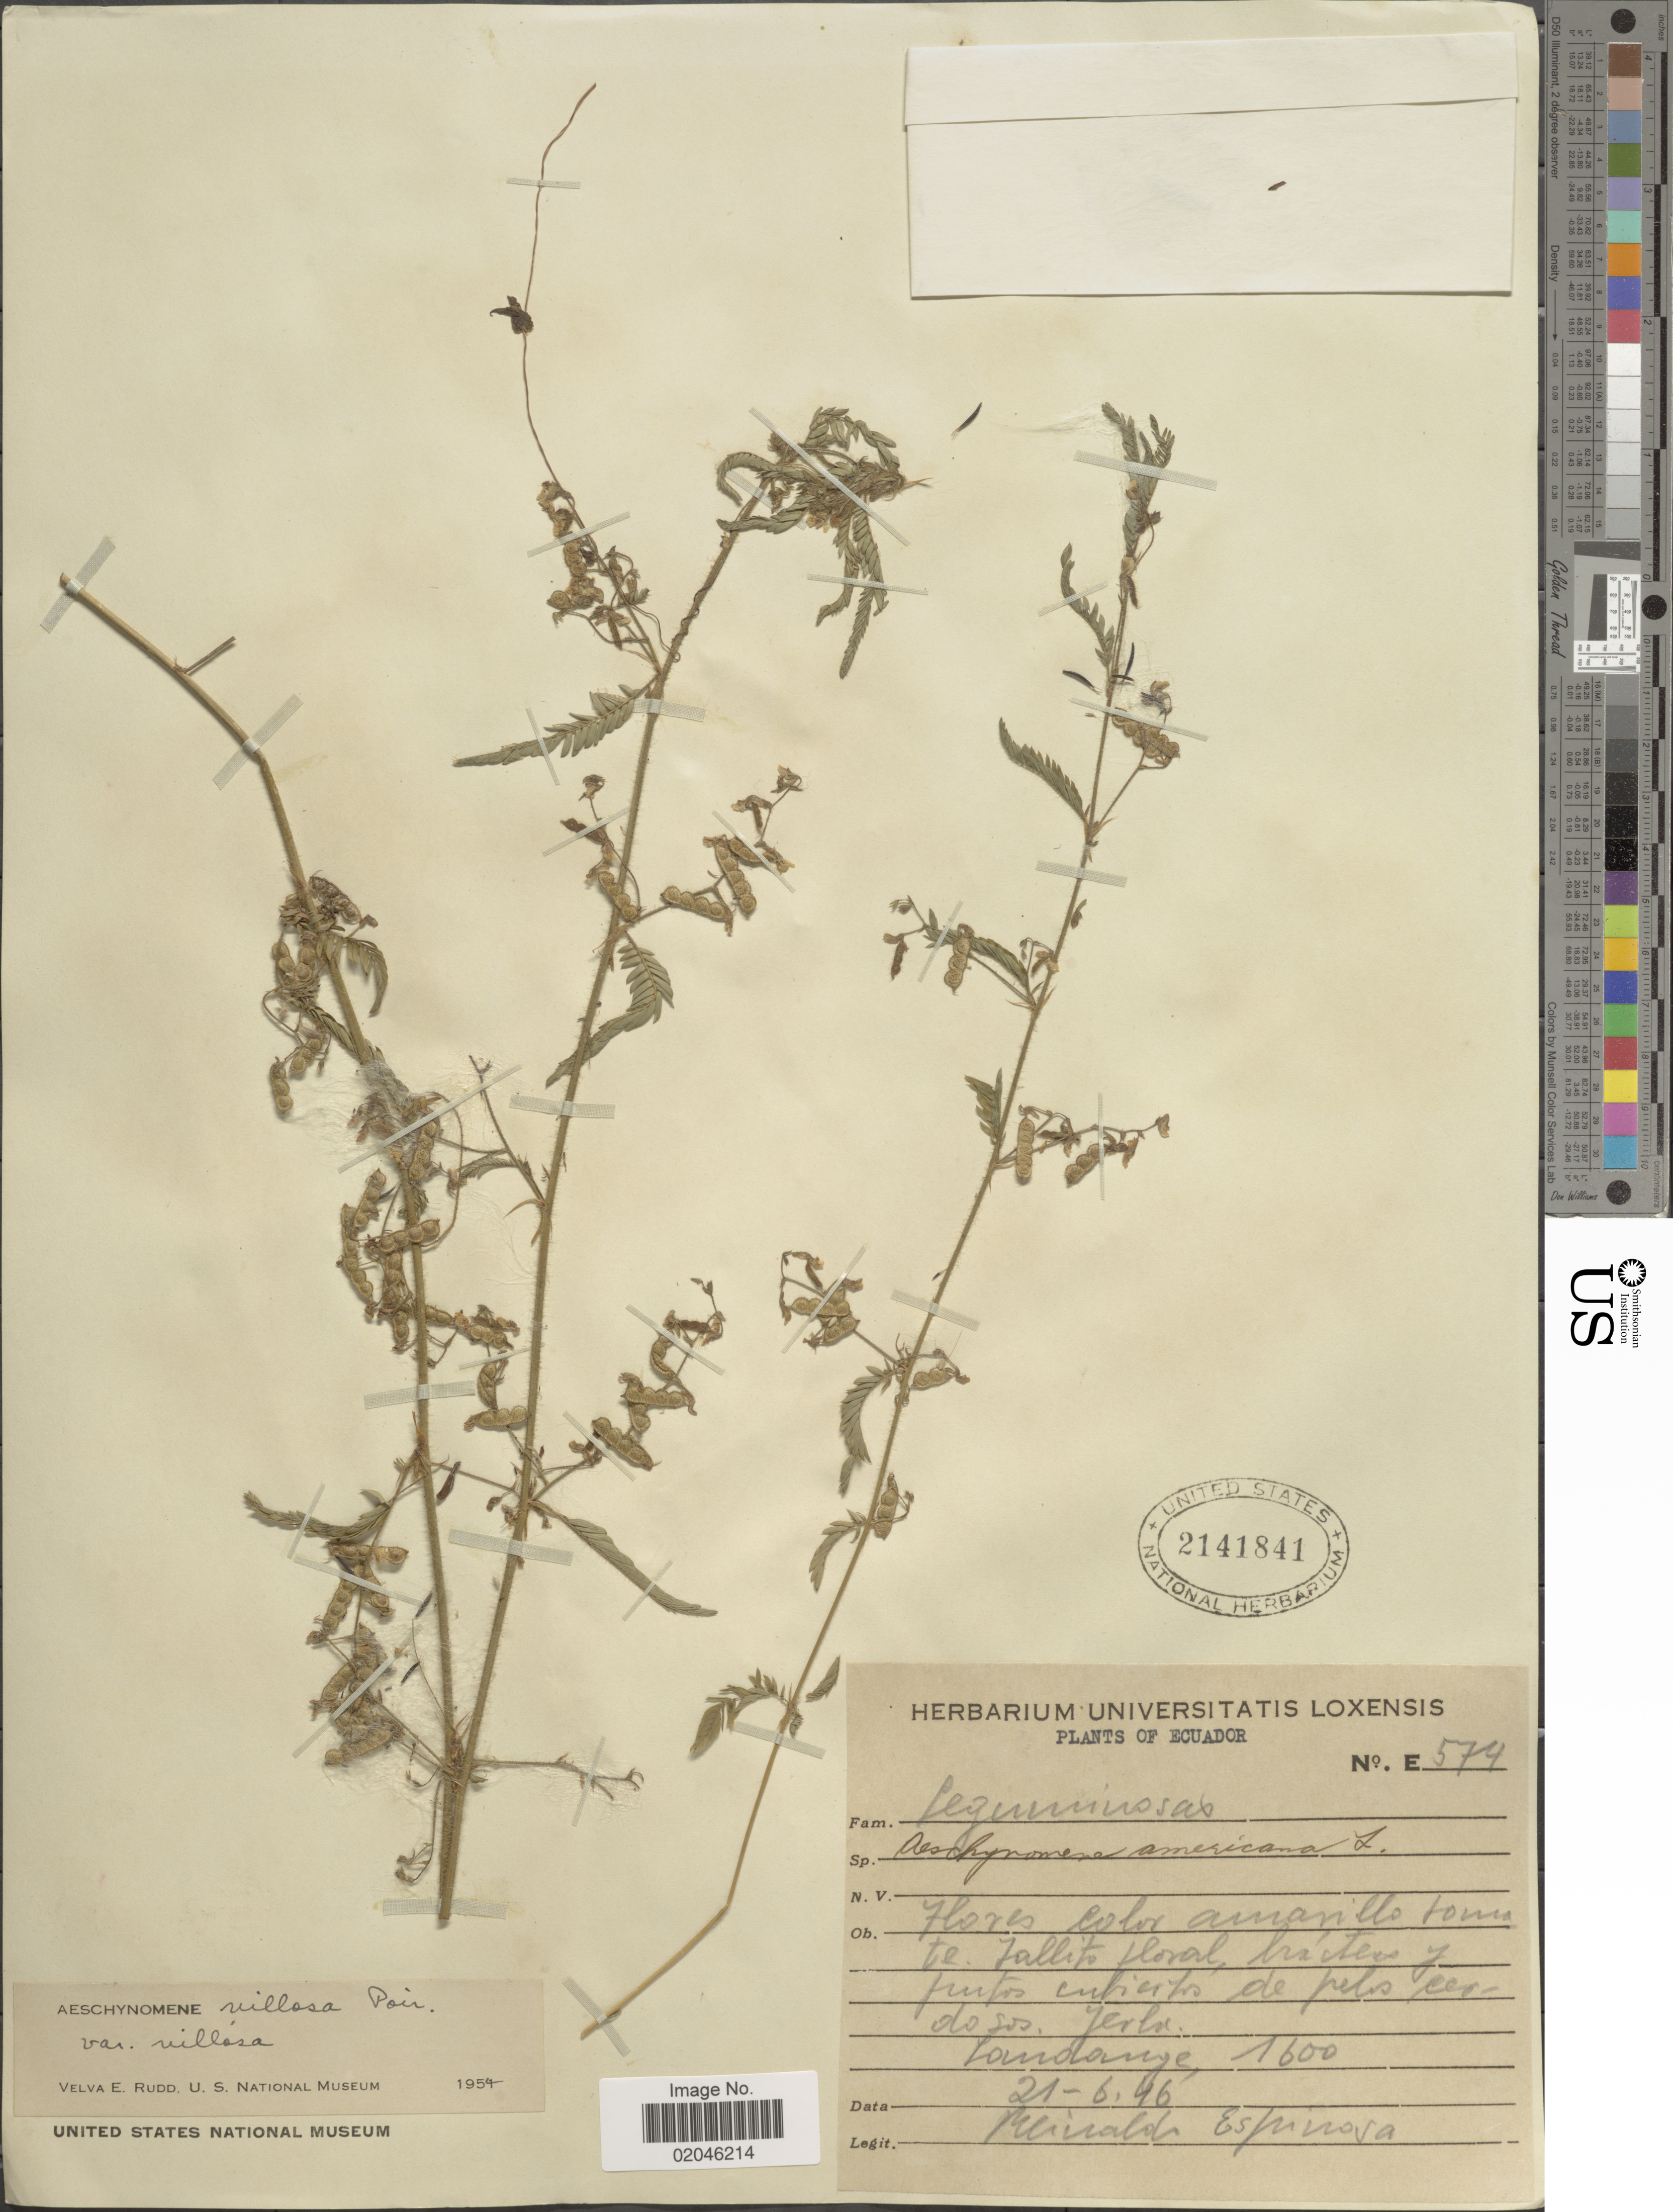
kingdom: Plantae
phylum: Tracheophyta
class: Magnoliopsida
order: Fabales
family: Fabaceae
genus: Aeschynomene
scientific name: Aeschynomene villosa var. villosa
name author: Poir.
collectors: R. Espinosa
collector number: E574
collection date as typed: Transcribed d/m/y: 21/6/46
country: Ecuador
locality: Landange.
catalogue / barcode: US 2141841